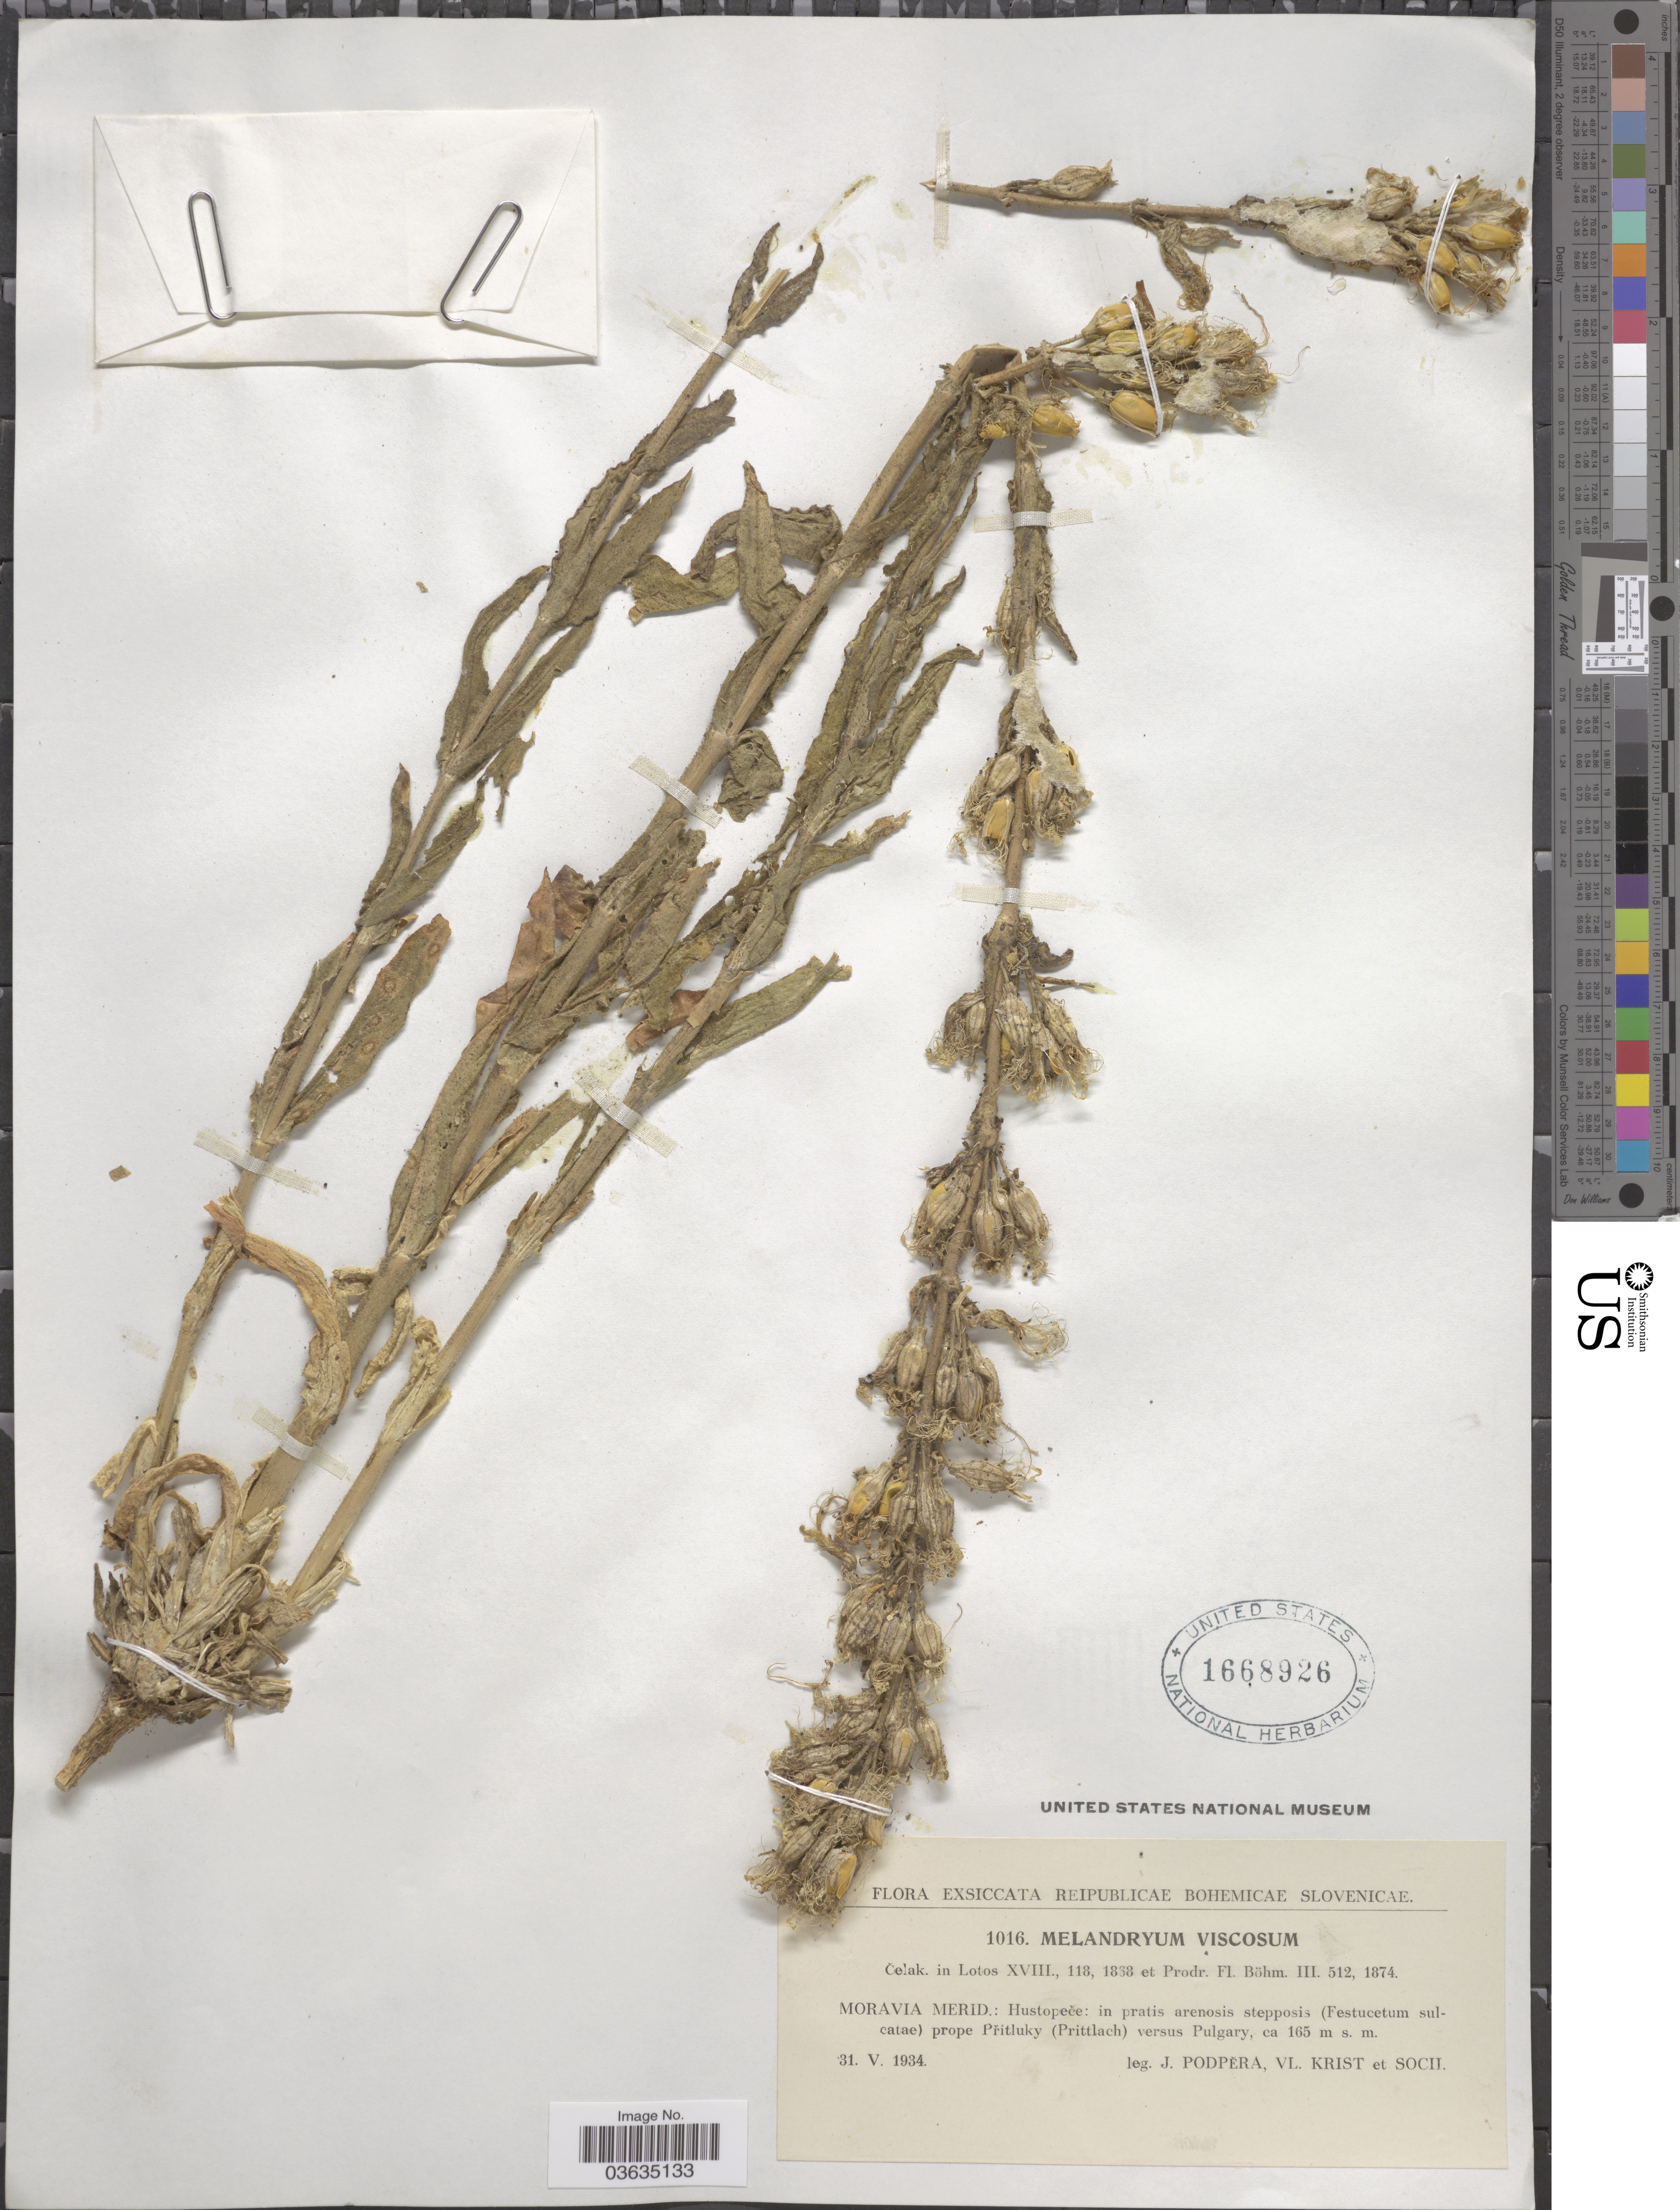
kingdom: Plantae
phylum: Tracheophyta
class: Magnoliopsida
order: Caryophyllales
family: Caryophyllaceae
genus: Silene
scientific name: Silene viscosa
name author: (L.) Pers.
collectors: J. Podpera, V. Krist & Socii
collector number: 1016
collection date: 1934-05-31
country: Czechia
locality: Moravia Merid.: Hustopeče: in pratis arenosis stepposis (Festucetum sulcatae) prope Přítluky (Prittlach) versus Pulgary.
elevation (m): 165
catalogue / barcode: US 1668926